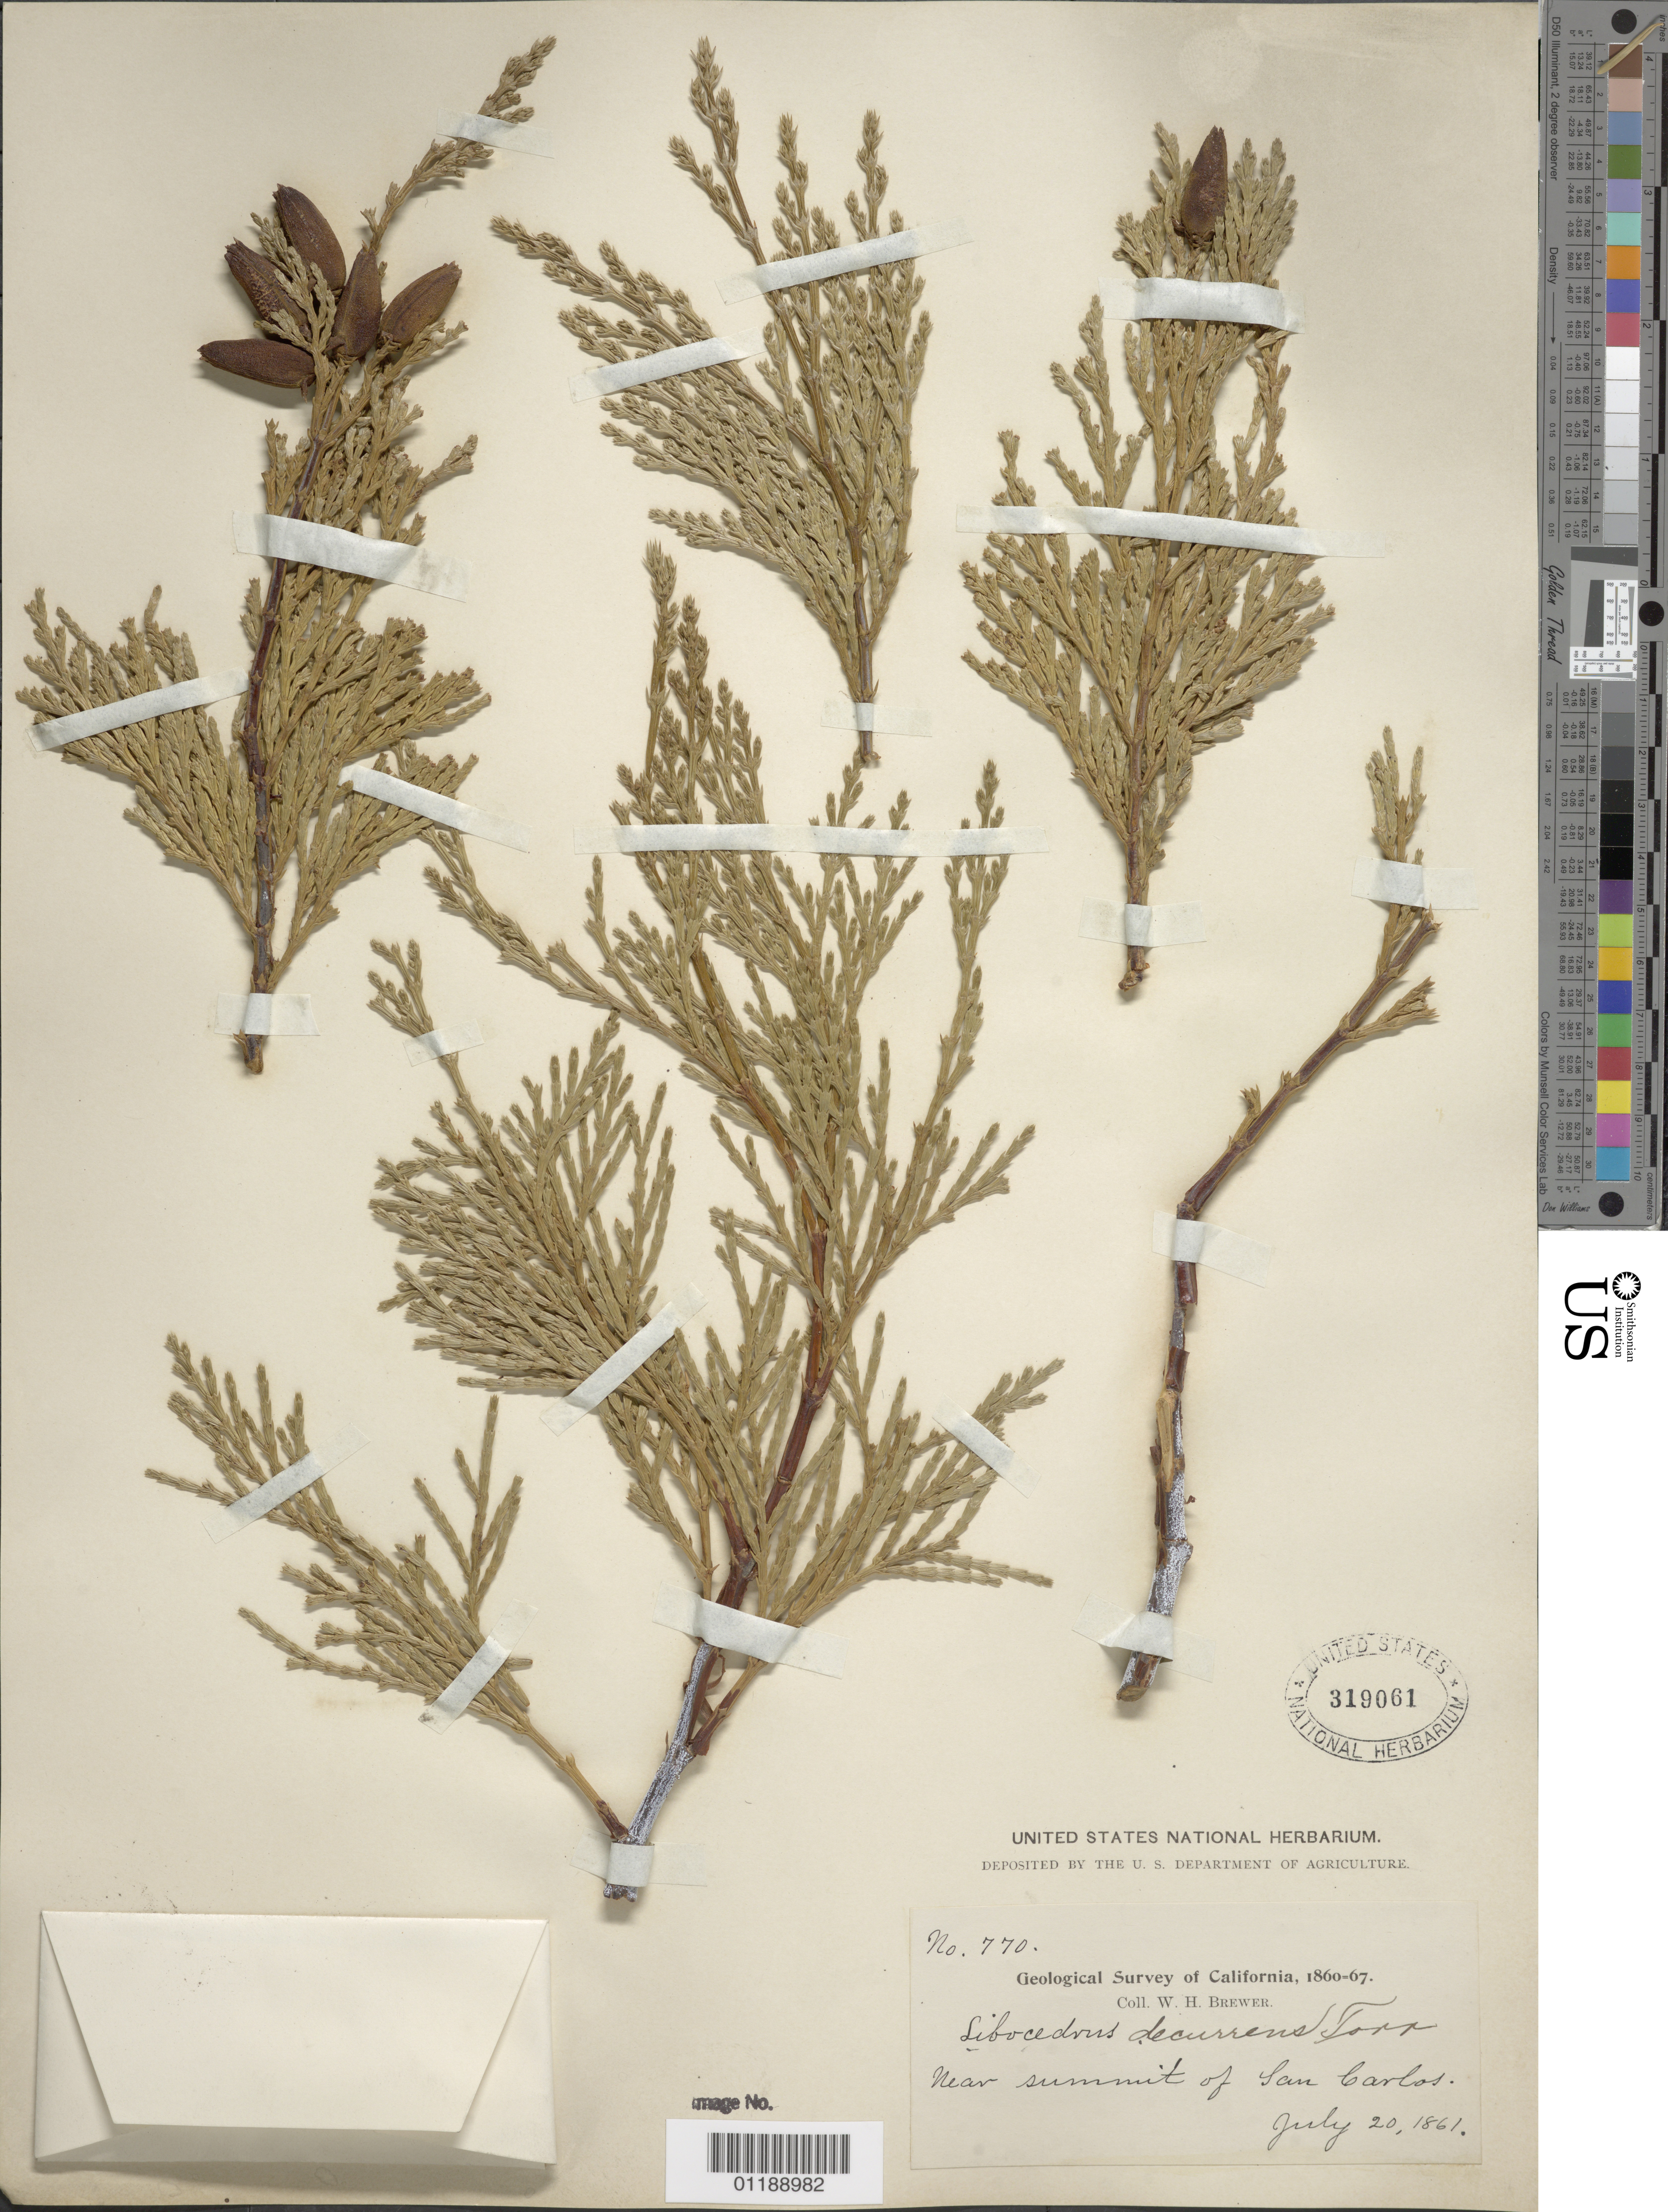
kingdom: Plantae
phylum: Tracheophyta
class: Pinopsida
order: Pinales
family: Cupressaceae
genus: Libocedrus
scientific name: Libocedrus decurrens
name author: Torr.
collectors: W. H. Brewer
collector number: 770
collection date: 1861-07-20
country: United States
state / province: California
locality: Mt. San Carlos, near Summit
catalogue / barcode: US 319061